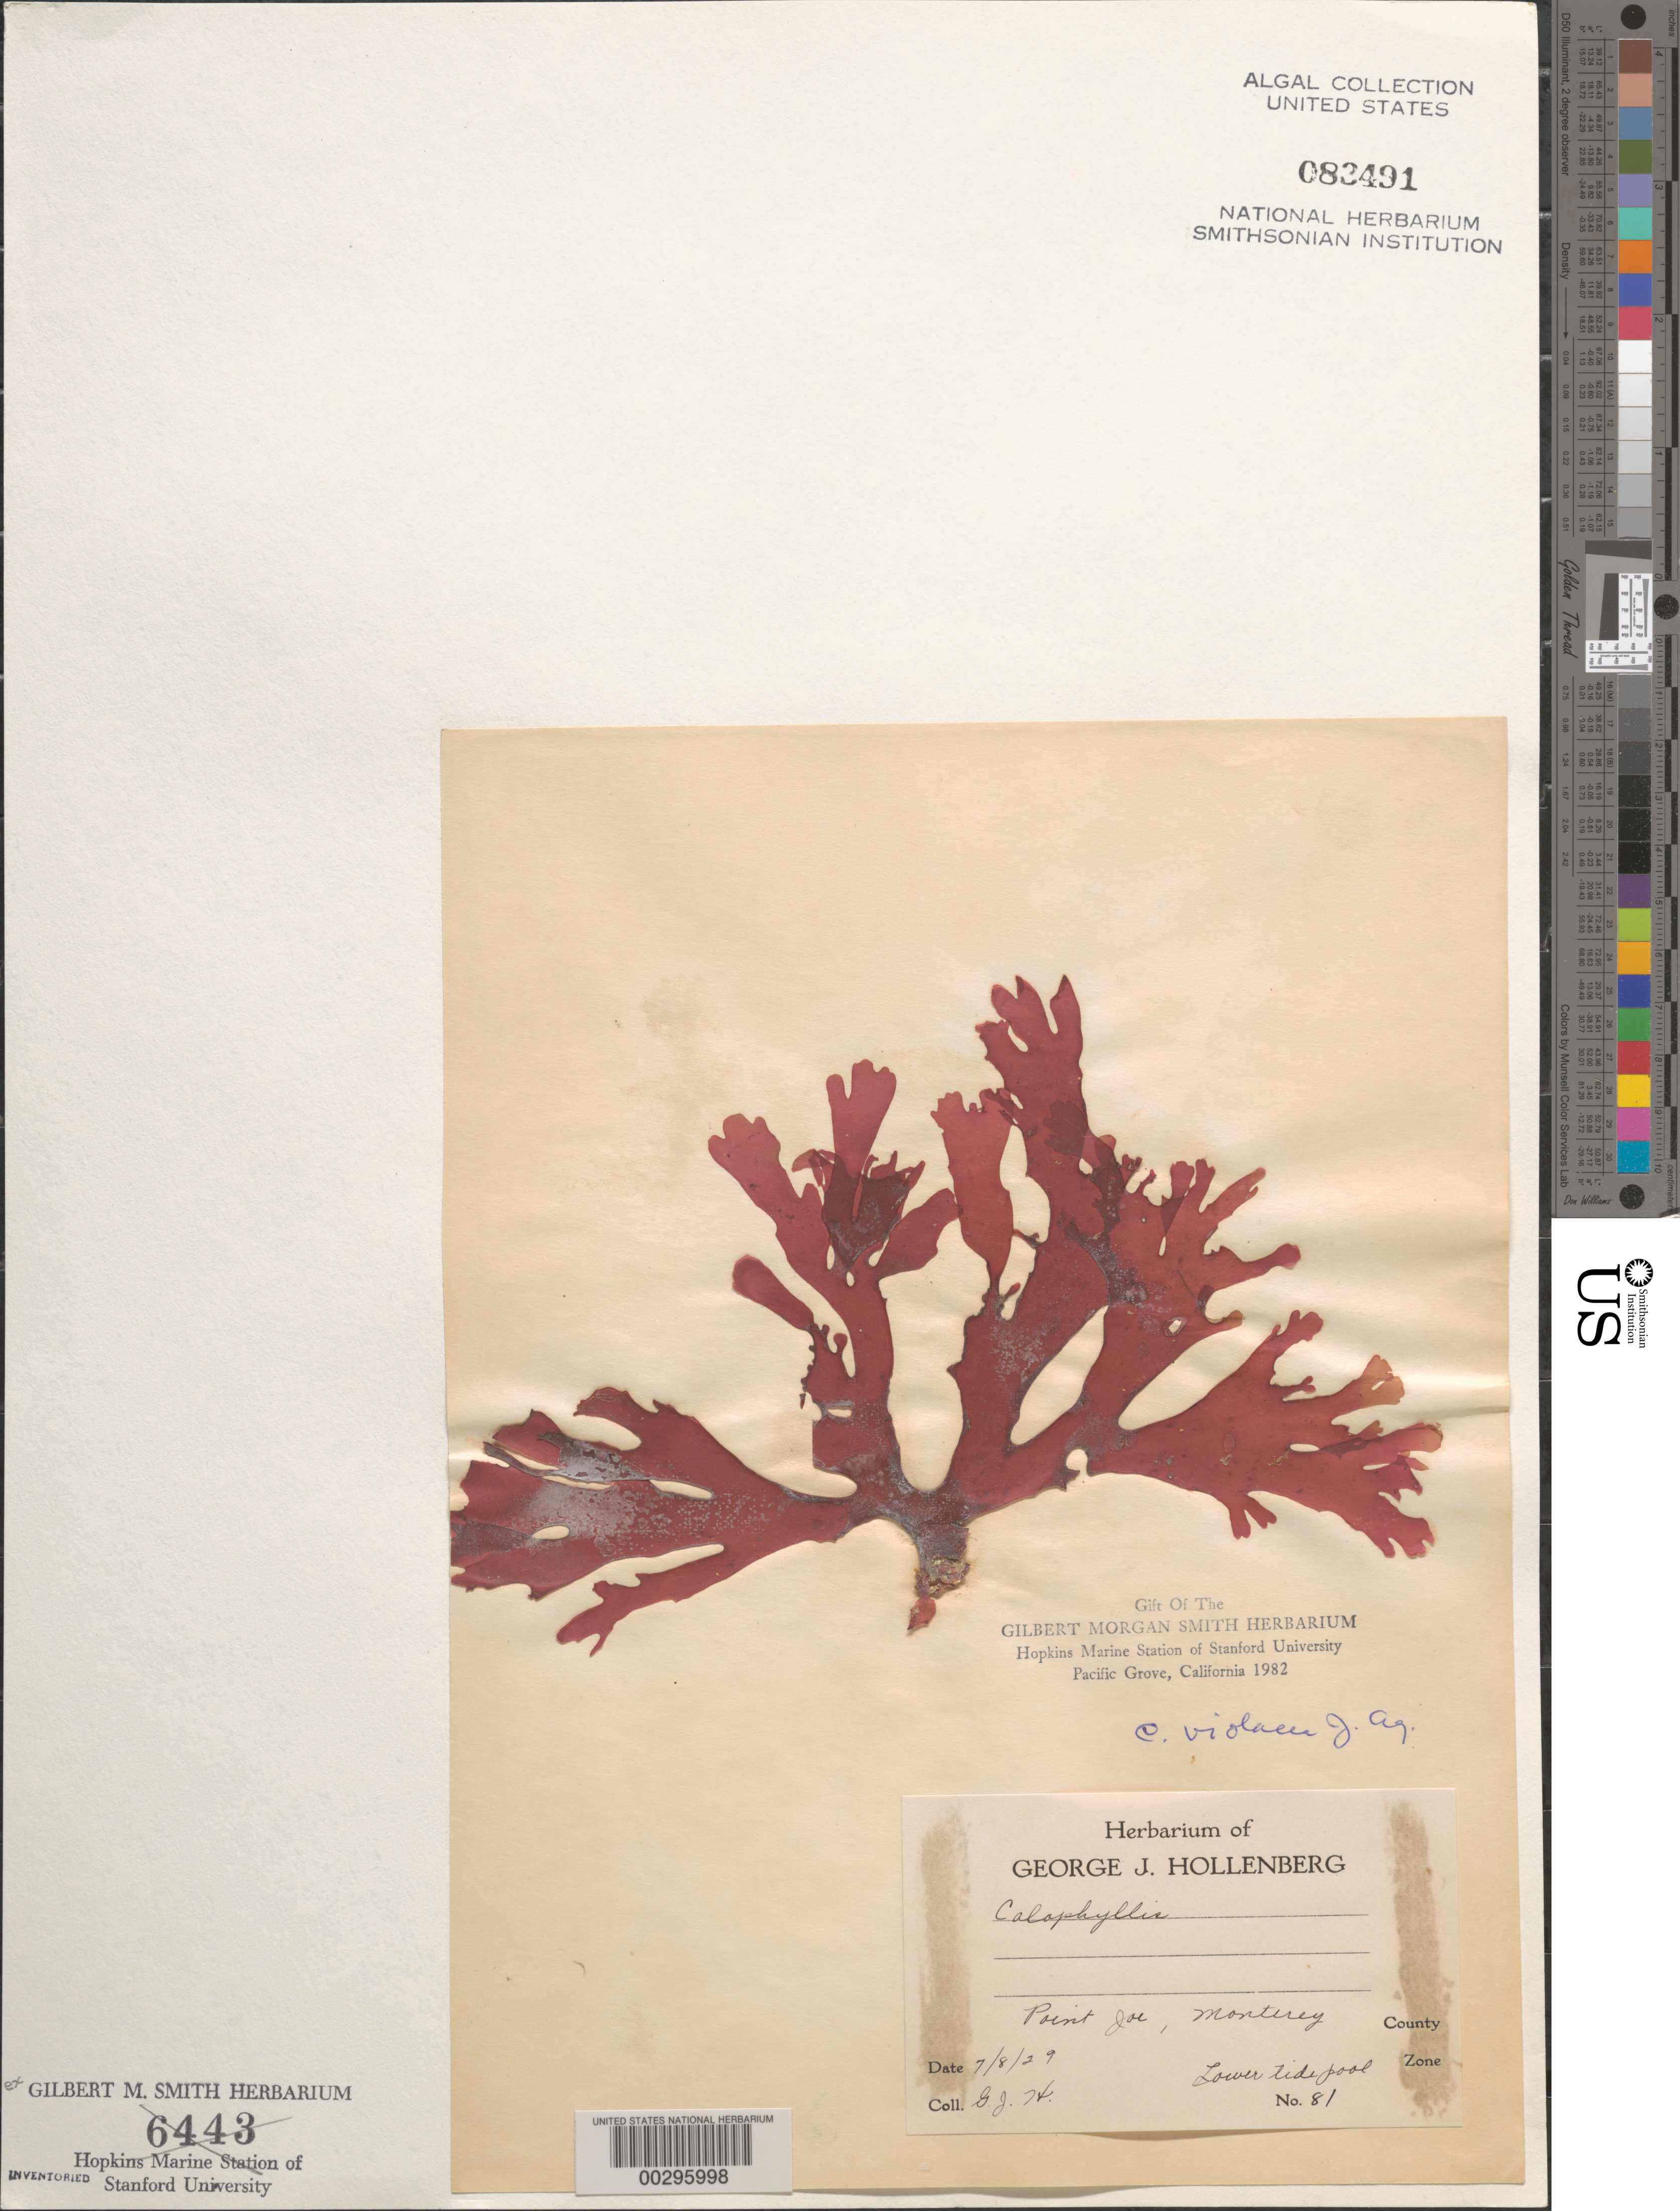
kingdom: Plantae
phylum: Rhodophyta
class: Florideophyceae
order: Gigartinales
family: Kallymeniaceae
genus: Callophyllis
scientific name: Callophyllis violacea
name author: J. Agardh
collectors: G. Hollenberg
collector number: GJH 81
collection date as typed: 08 Jul 1929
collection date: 1929-07-08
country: United States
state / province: California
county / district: Monterey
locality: Point Joe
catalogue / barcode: US 83491